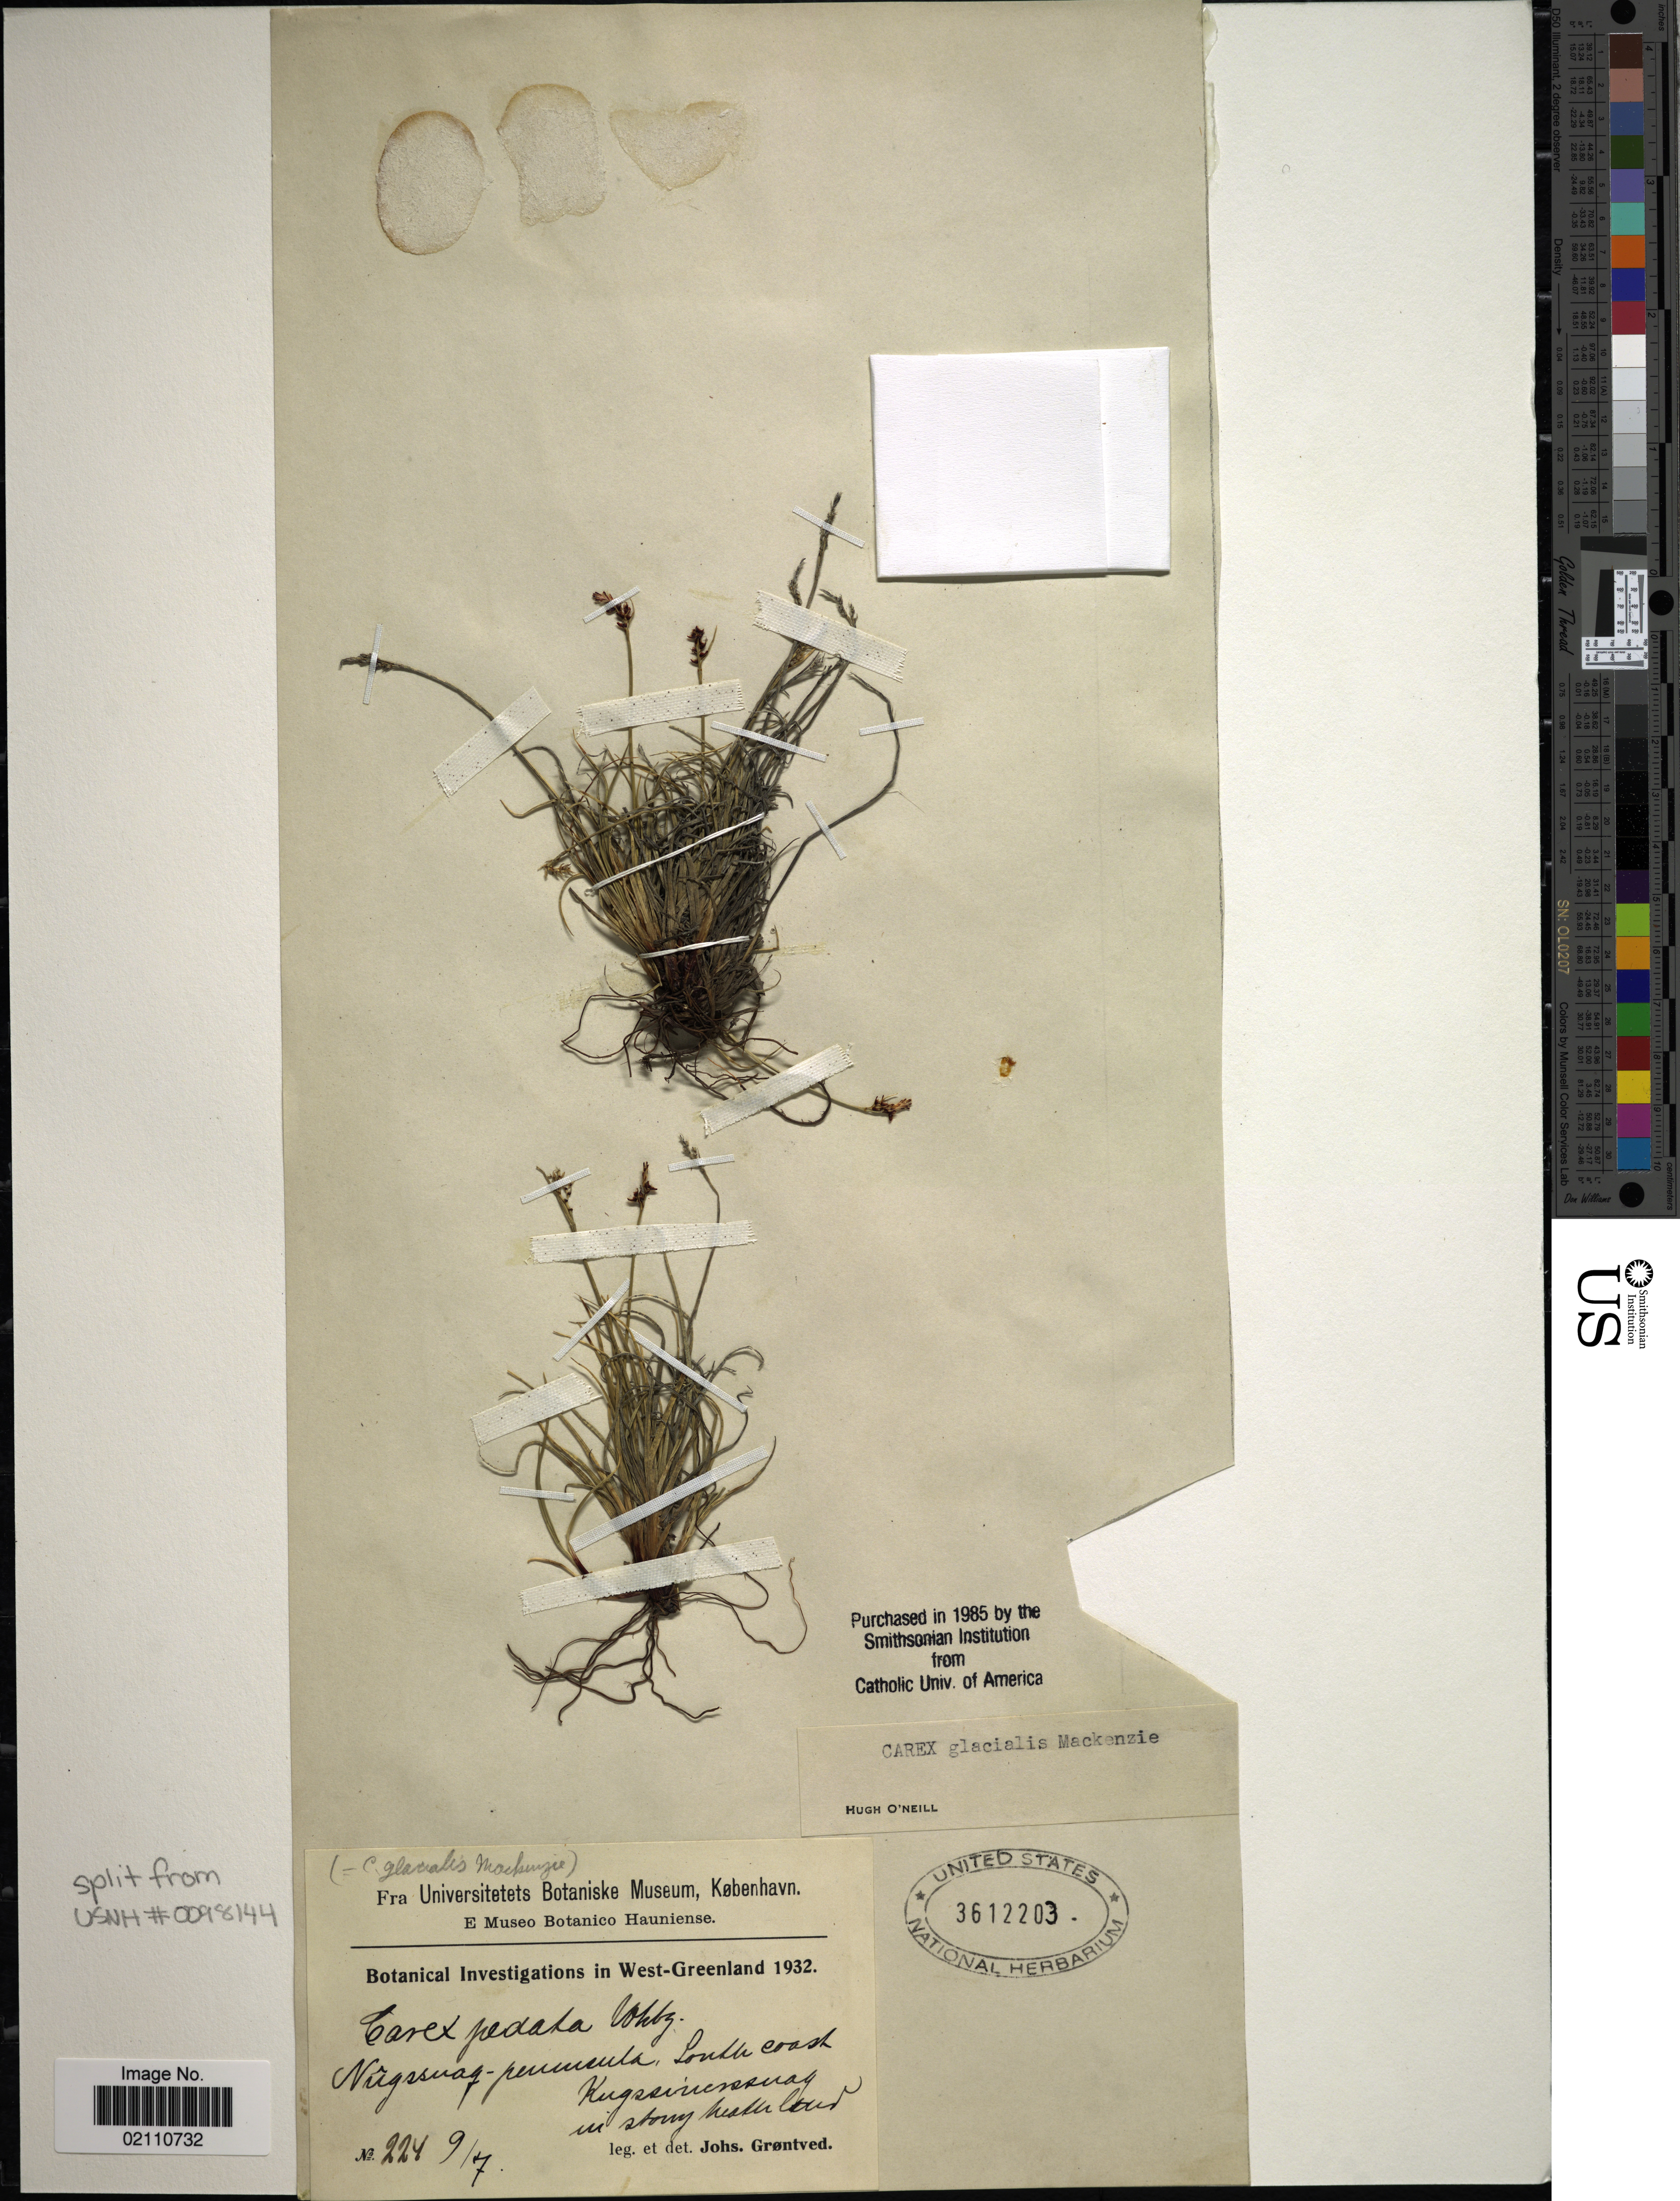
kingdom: Plantae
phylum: Tracheophyta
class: Liliopsida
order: Poales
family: Cyperaceae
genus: Carex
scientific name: Carex glacialis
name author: Mack.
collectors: J. Grøntved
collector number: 224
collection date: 1932-09-07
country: Greenland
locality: West Greenland, Nugssuaq-peninsula, South Coast Kugssinerssuaq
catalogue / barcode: US 3612203